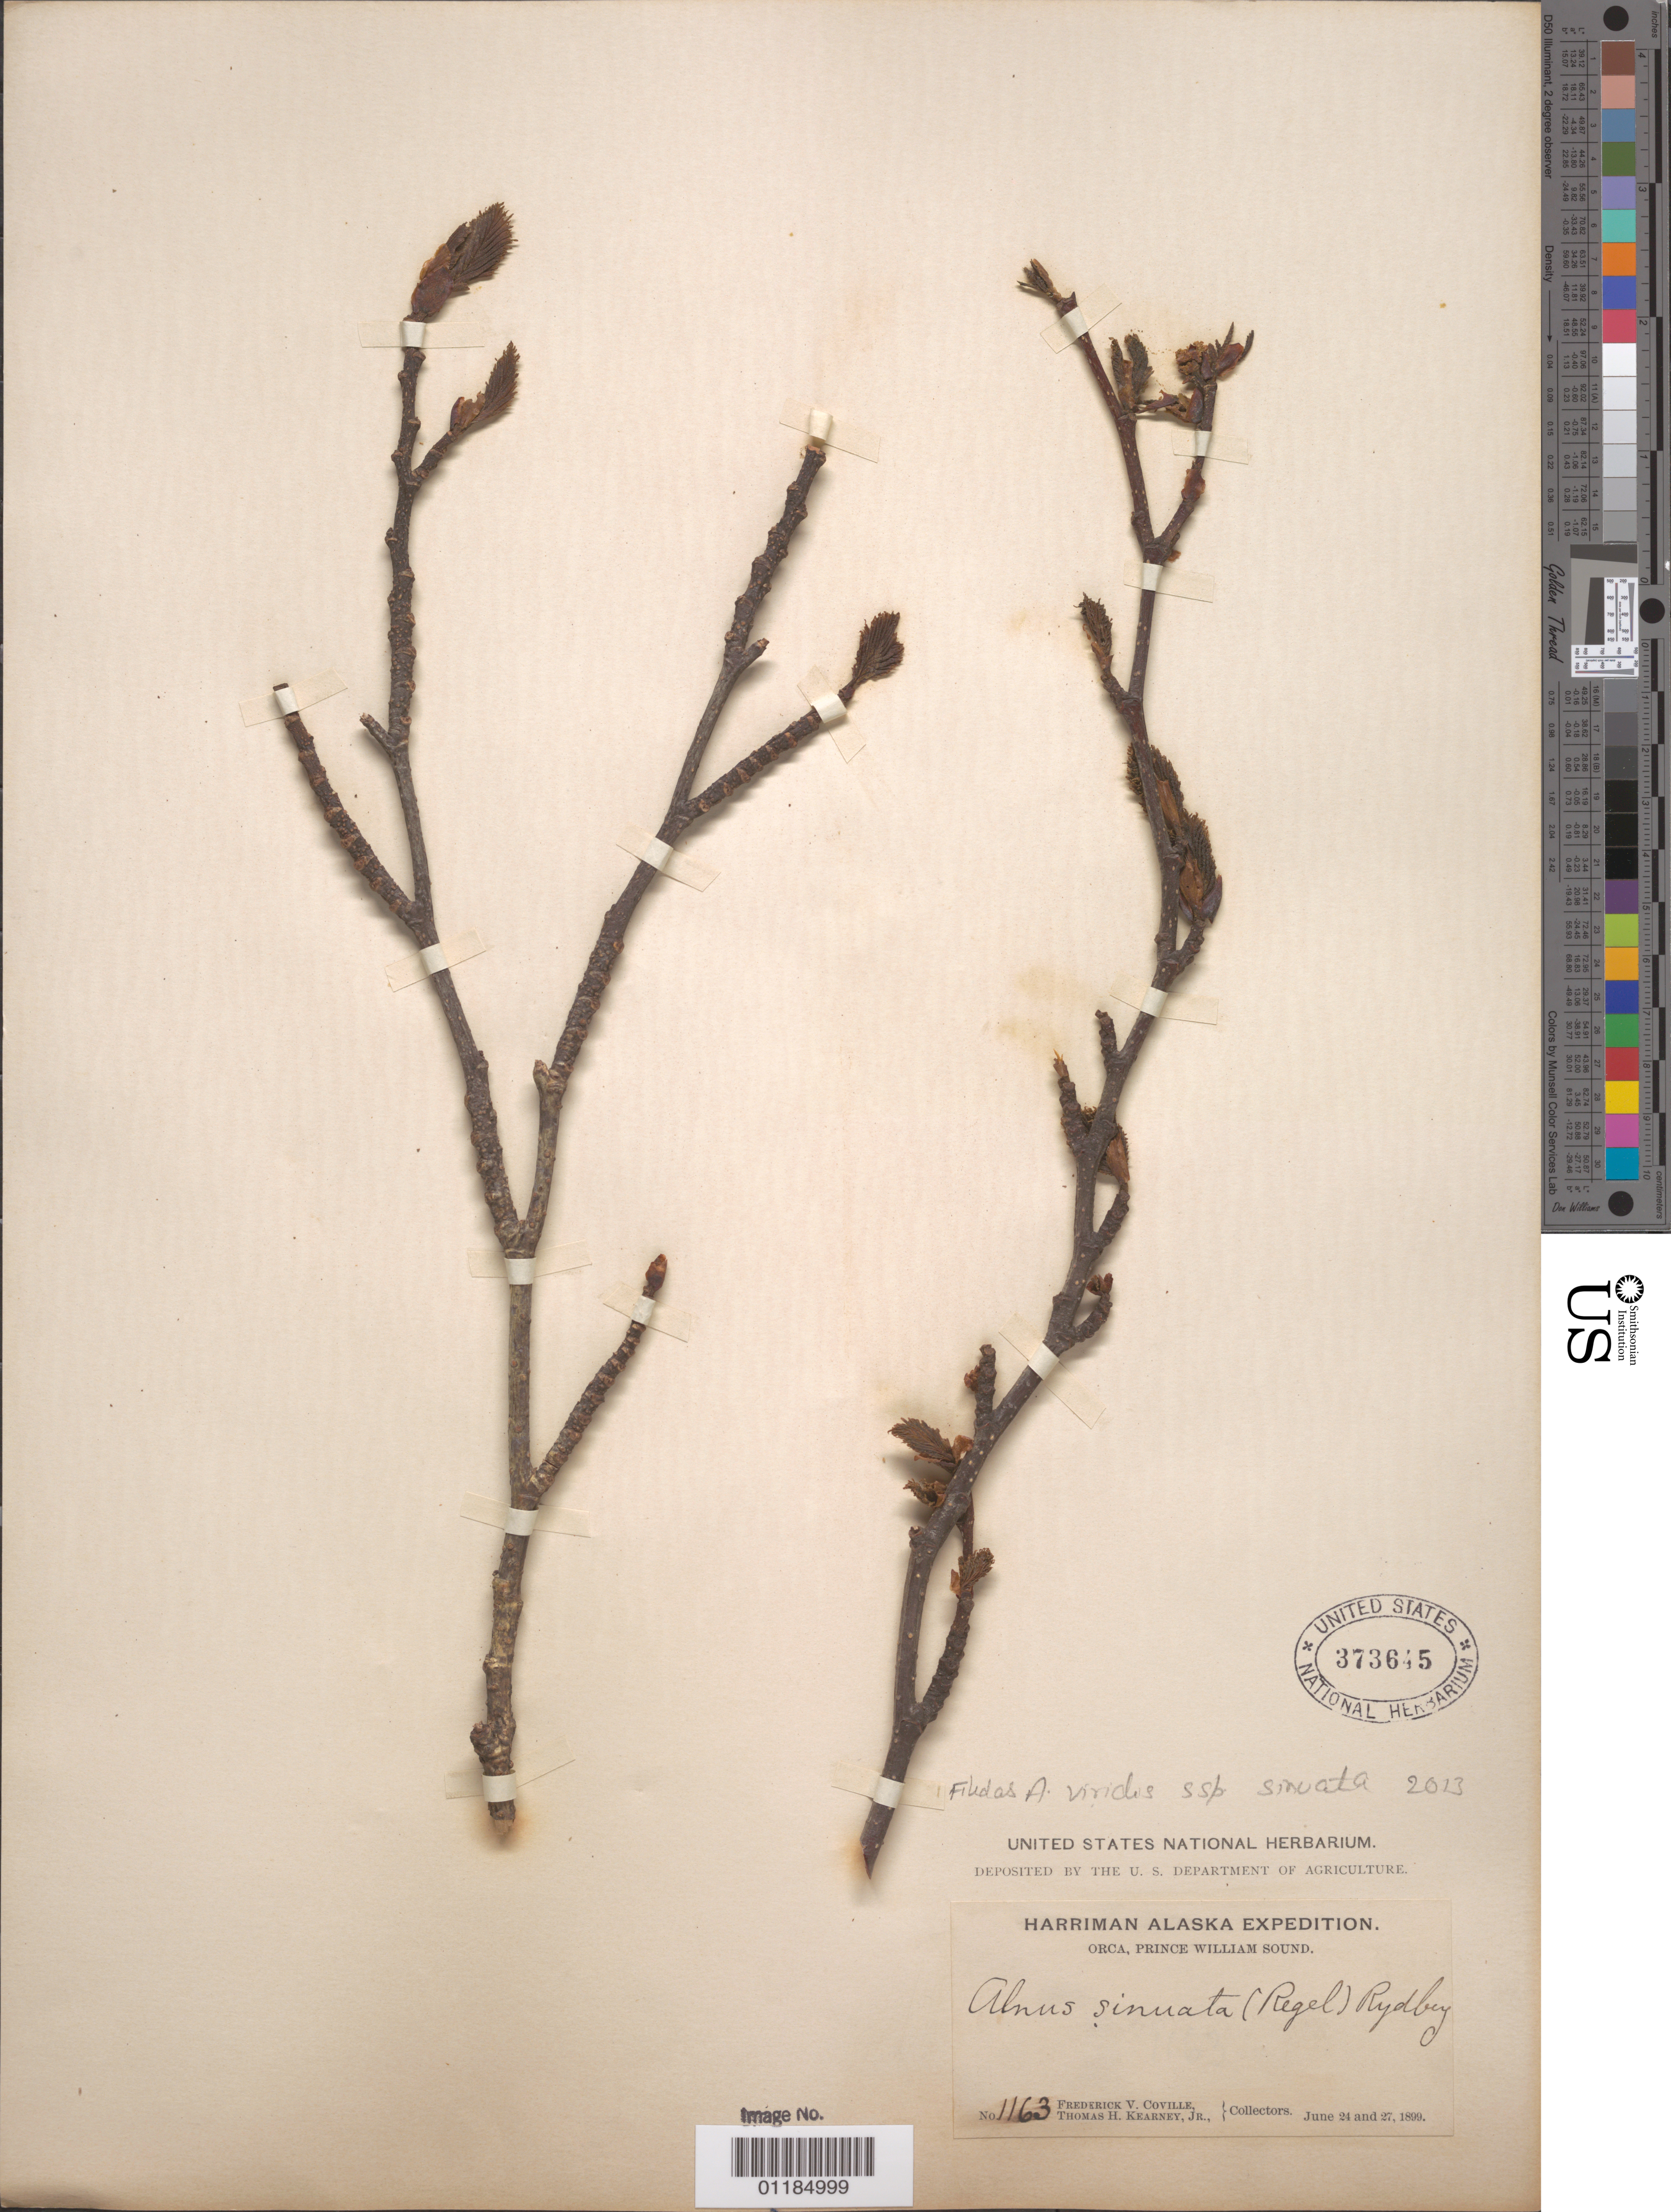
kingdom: Plantae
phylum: Tracheophyta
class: Magnoliopsida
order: Fagales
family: Betulaceae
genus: Alnus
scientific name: Alnus viridis subsp. sinuata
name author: Regel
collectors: F. V. Coville & T. H. Kearney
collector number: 1163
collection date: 1899-06-24/1899-06-27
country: United States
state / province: Alaska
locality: Orca, Prince William Sound.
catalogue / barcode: US 373645